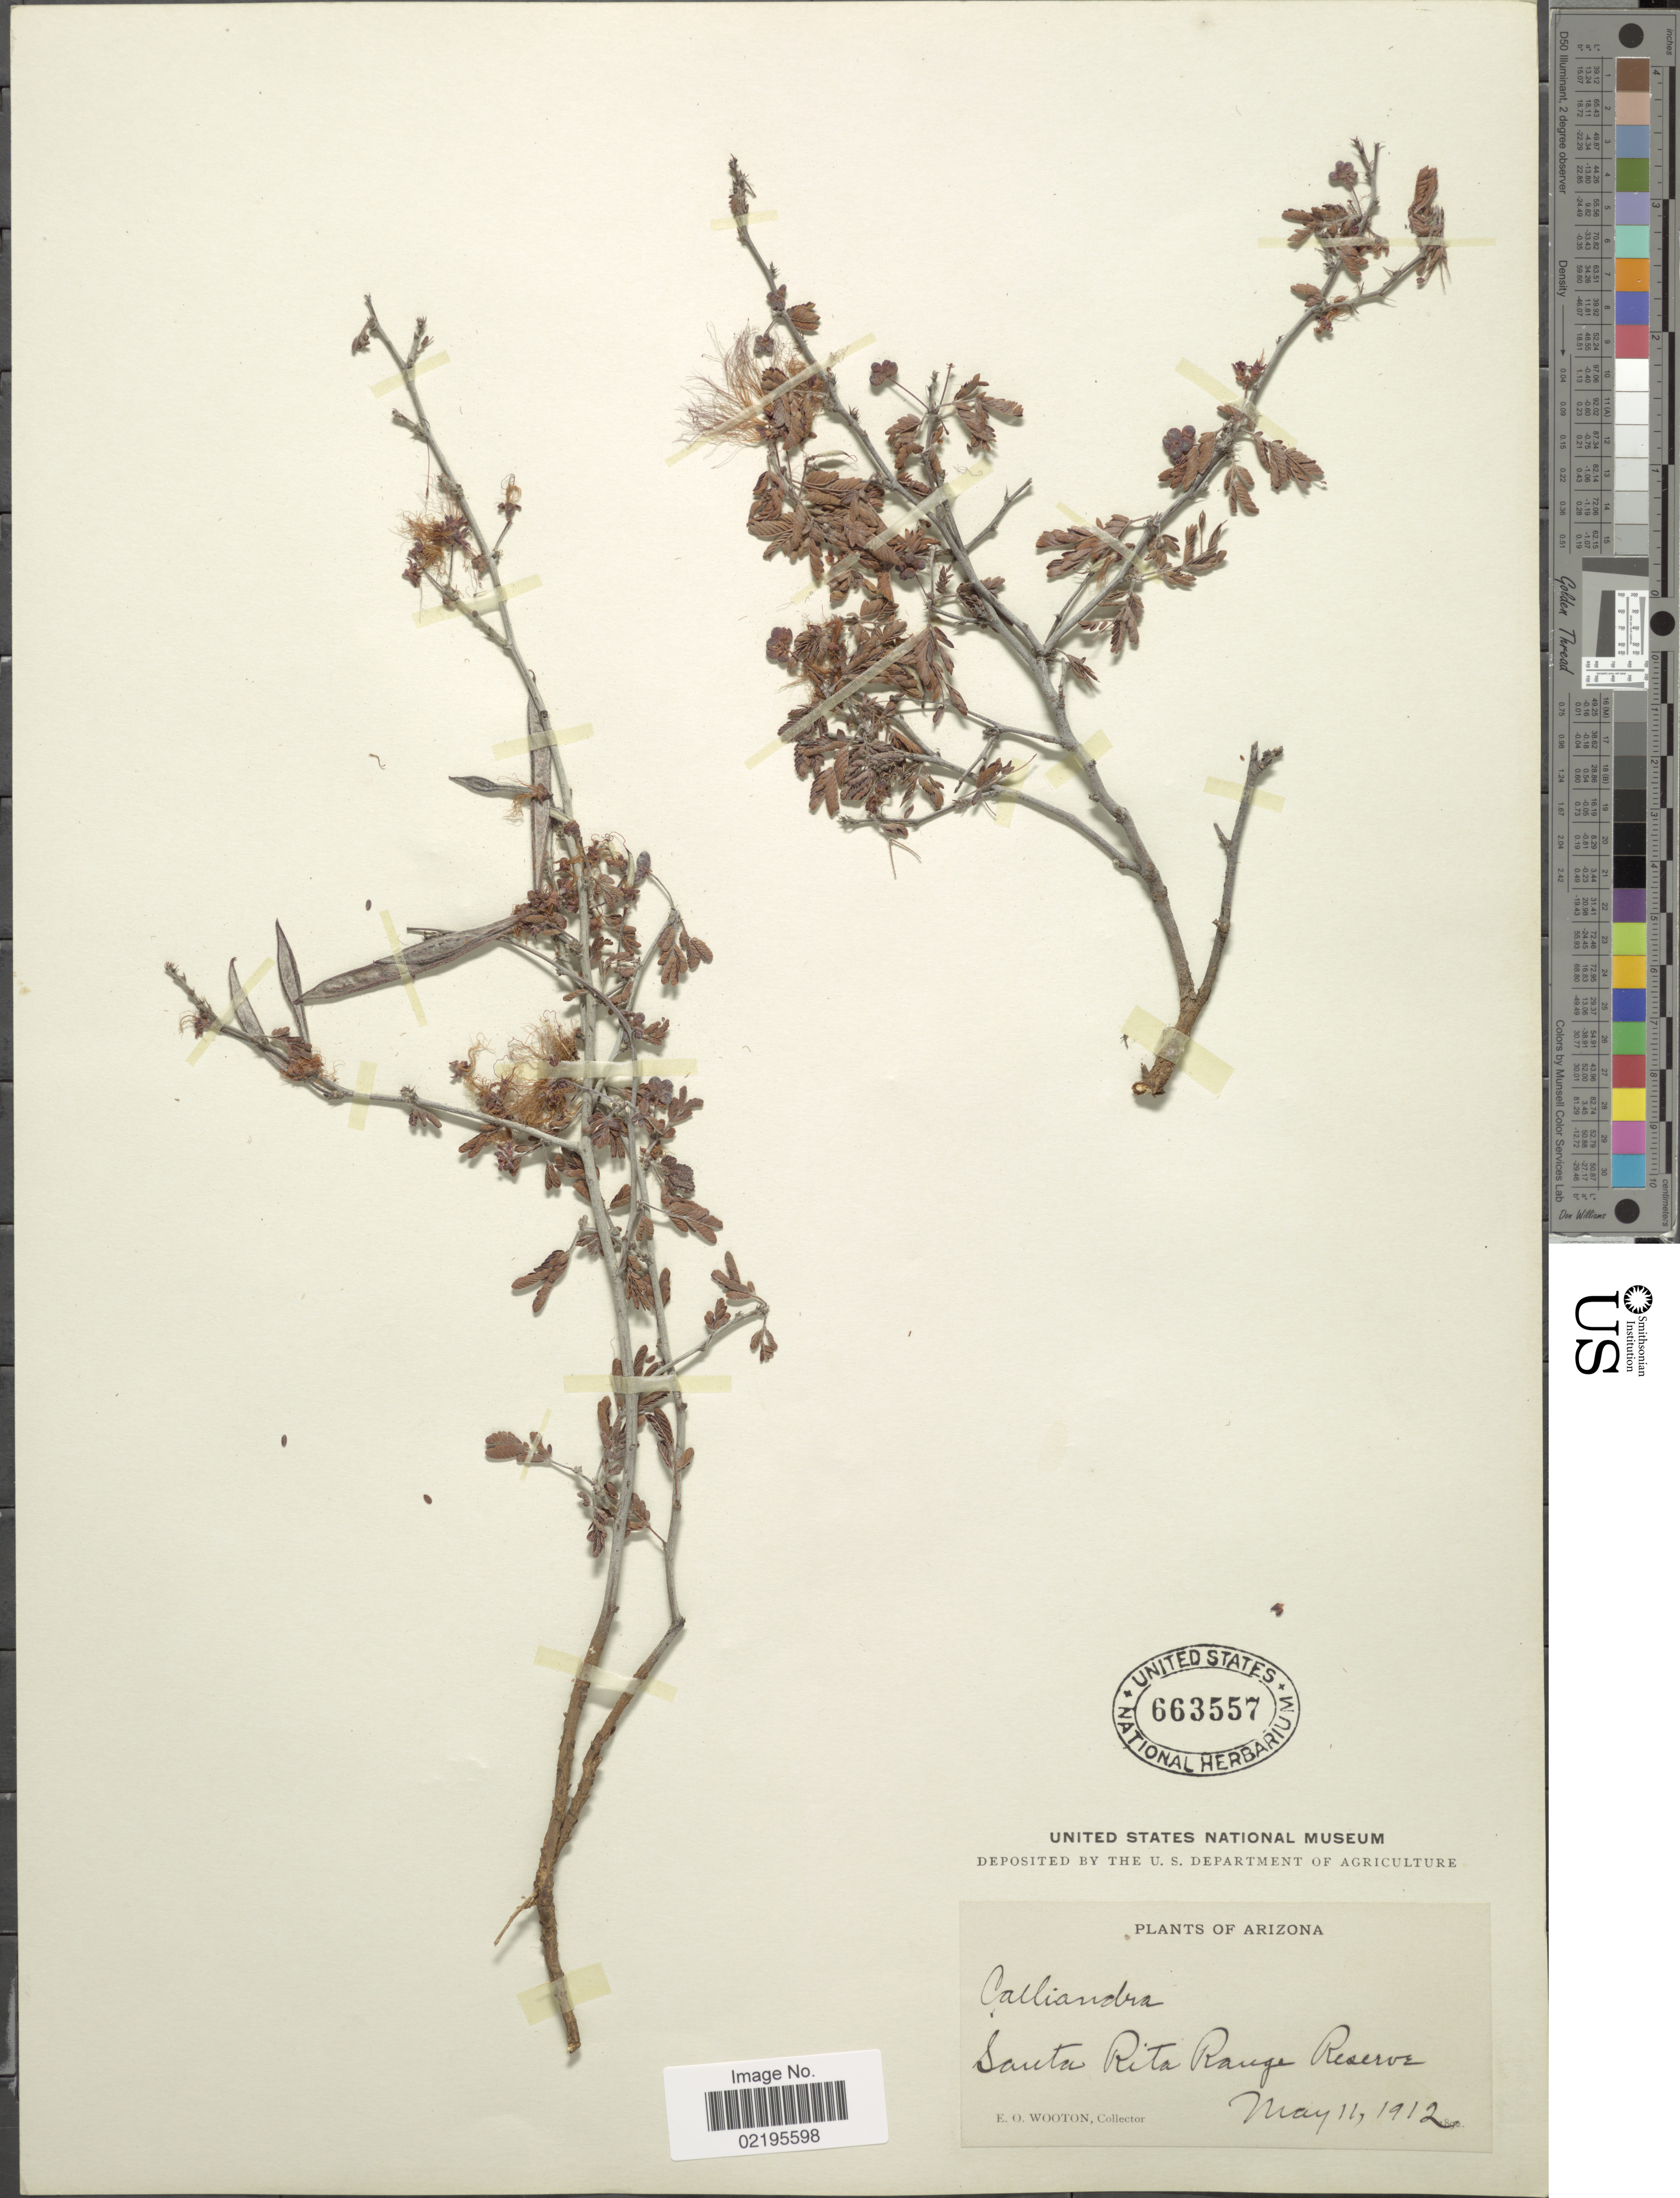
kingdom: Plantae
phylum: Tracheophyta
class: Magnoliopsida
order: Fabales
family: Fabaceae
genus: Calliandra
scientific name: Calliandra eriophylla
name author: Benth.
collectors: E. O. Wooton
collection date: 1912-05-11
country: United States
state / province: Arizona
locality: Santa Rita Range Reserve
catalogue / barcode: US 66357